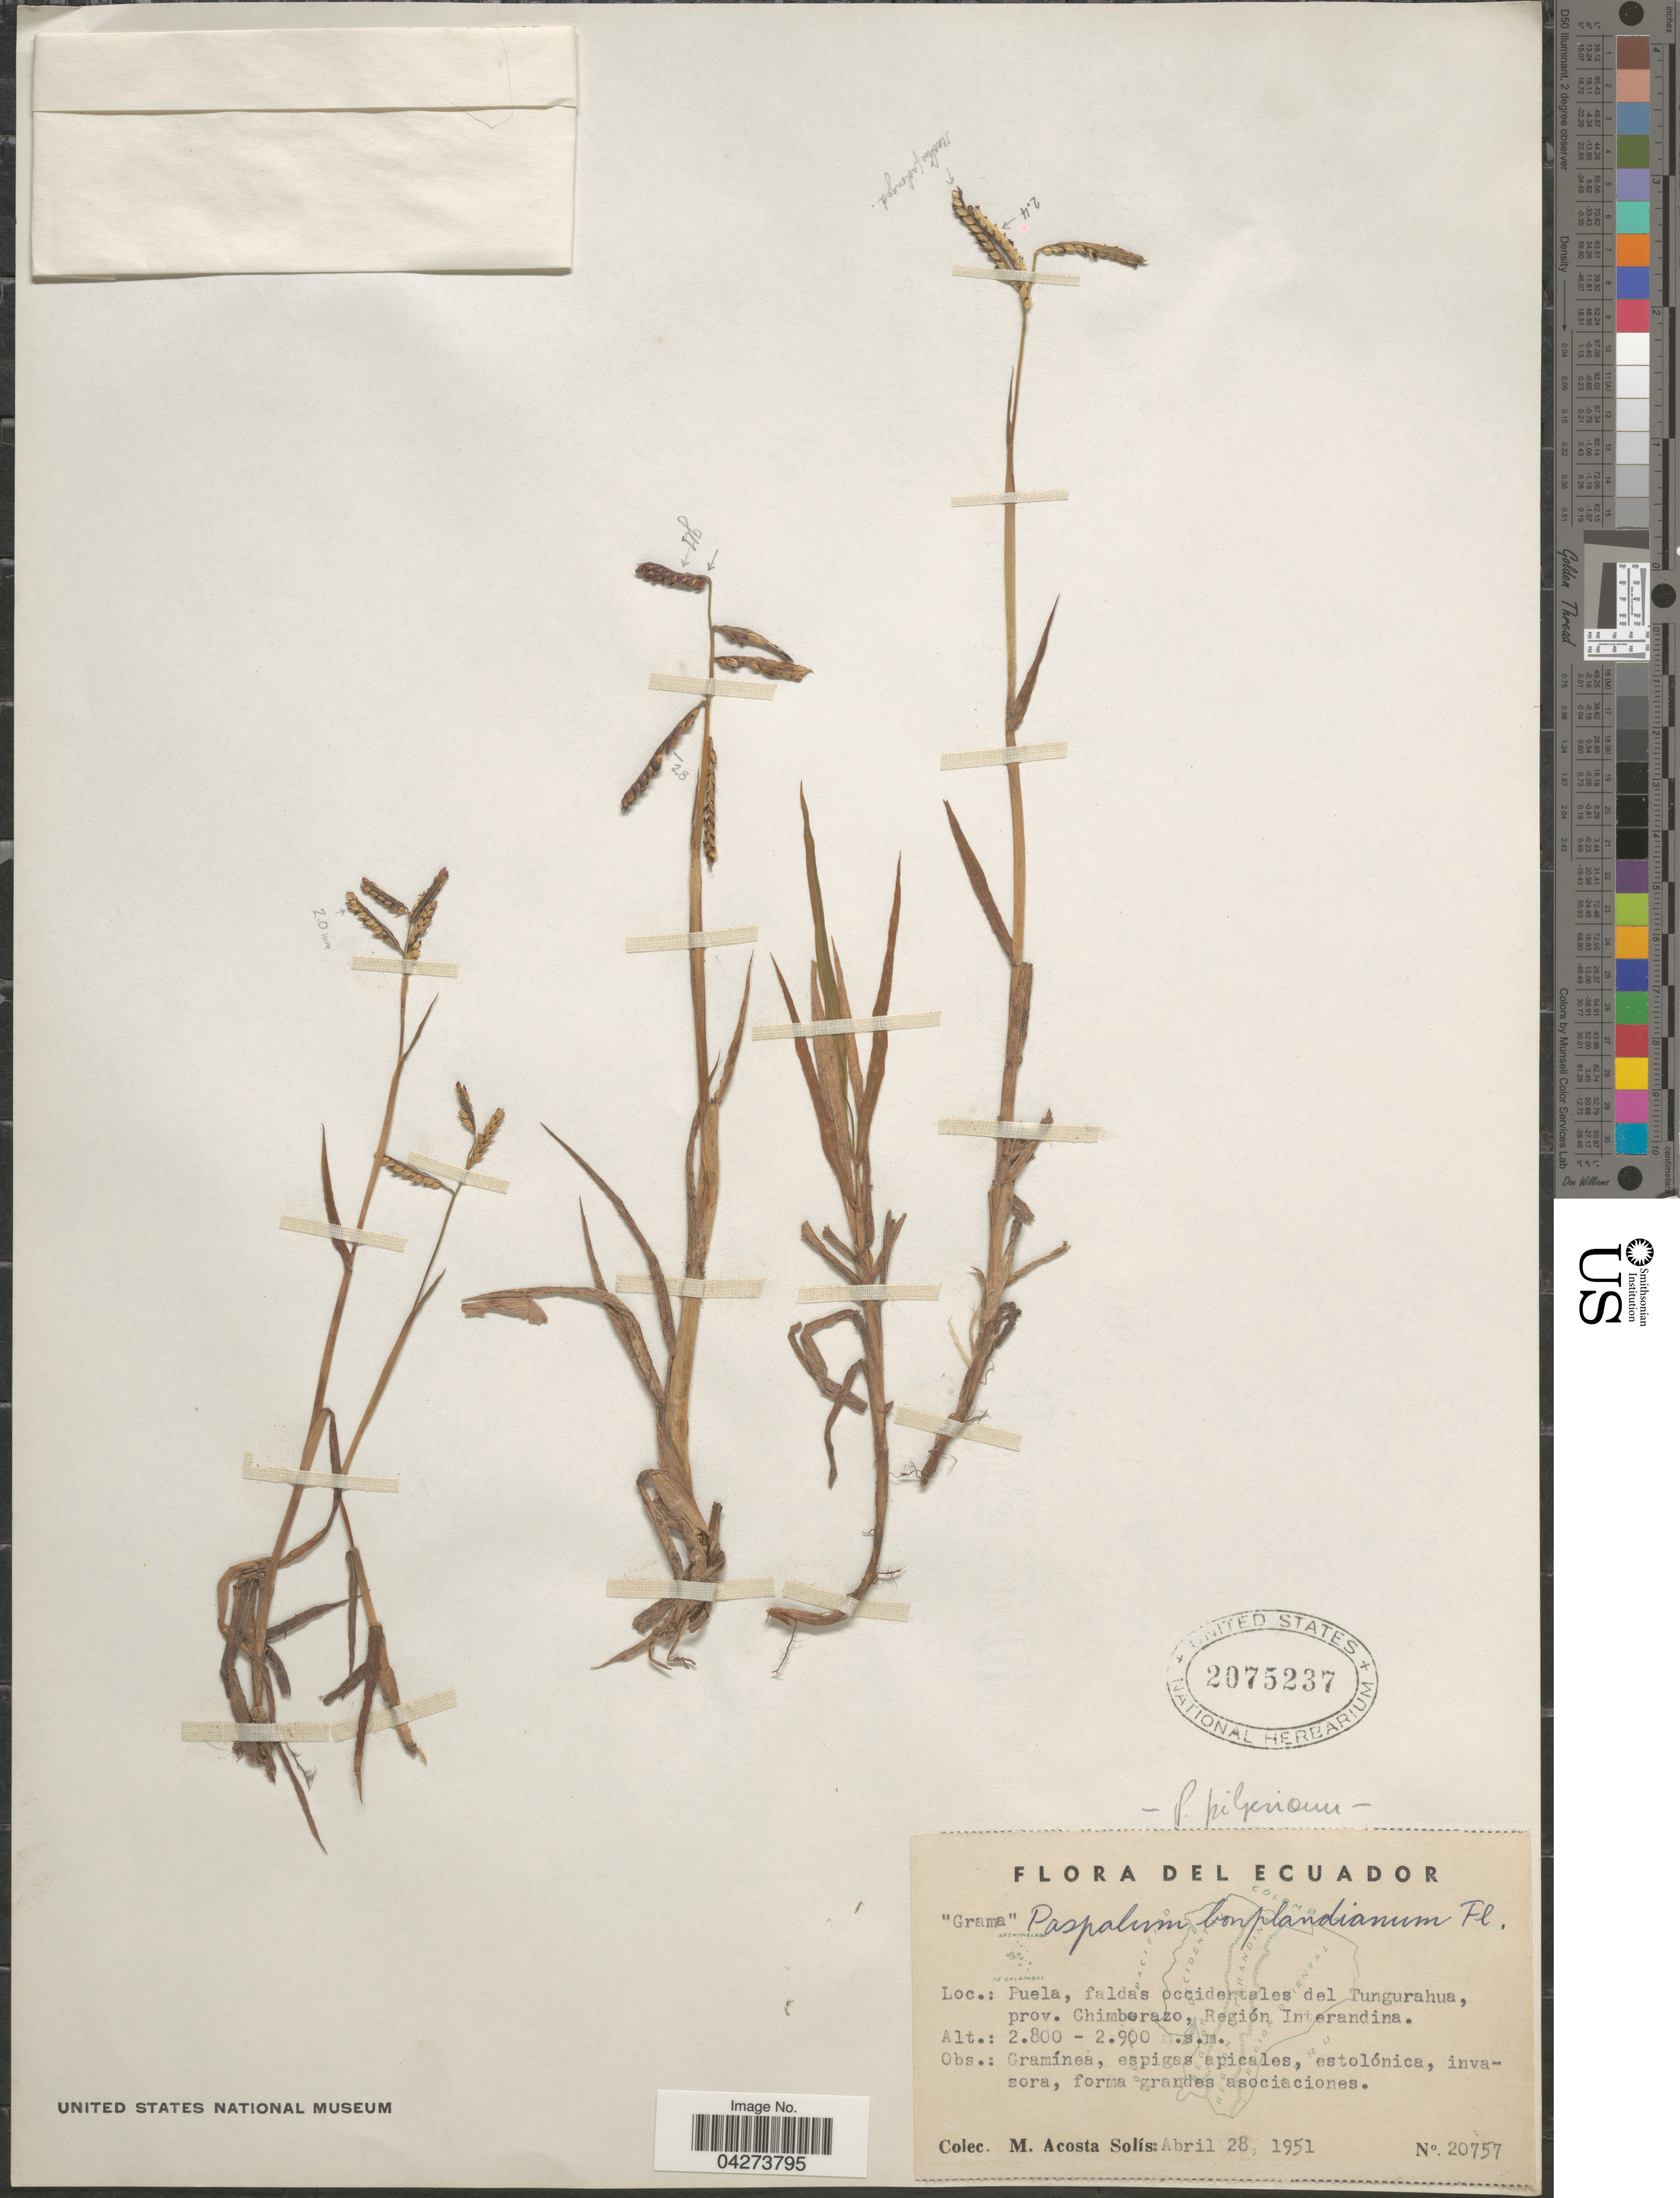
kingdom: Plantae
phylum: Tracheophyta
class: Liliopsida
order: Poales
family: Poaceae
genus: Paspalum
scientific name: Paspalum pilgerianum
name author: Chase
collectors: M. Acosta Solis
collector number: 20757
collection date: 1951-04-28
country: Ecuador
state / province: Chimborazo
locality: Puela, faldas occidentales del Tungurahua, prov. Chimborazo, Región Interandina.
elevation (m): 2800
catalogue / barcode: US 2075237